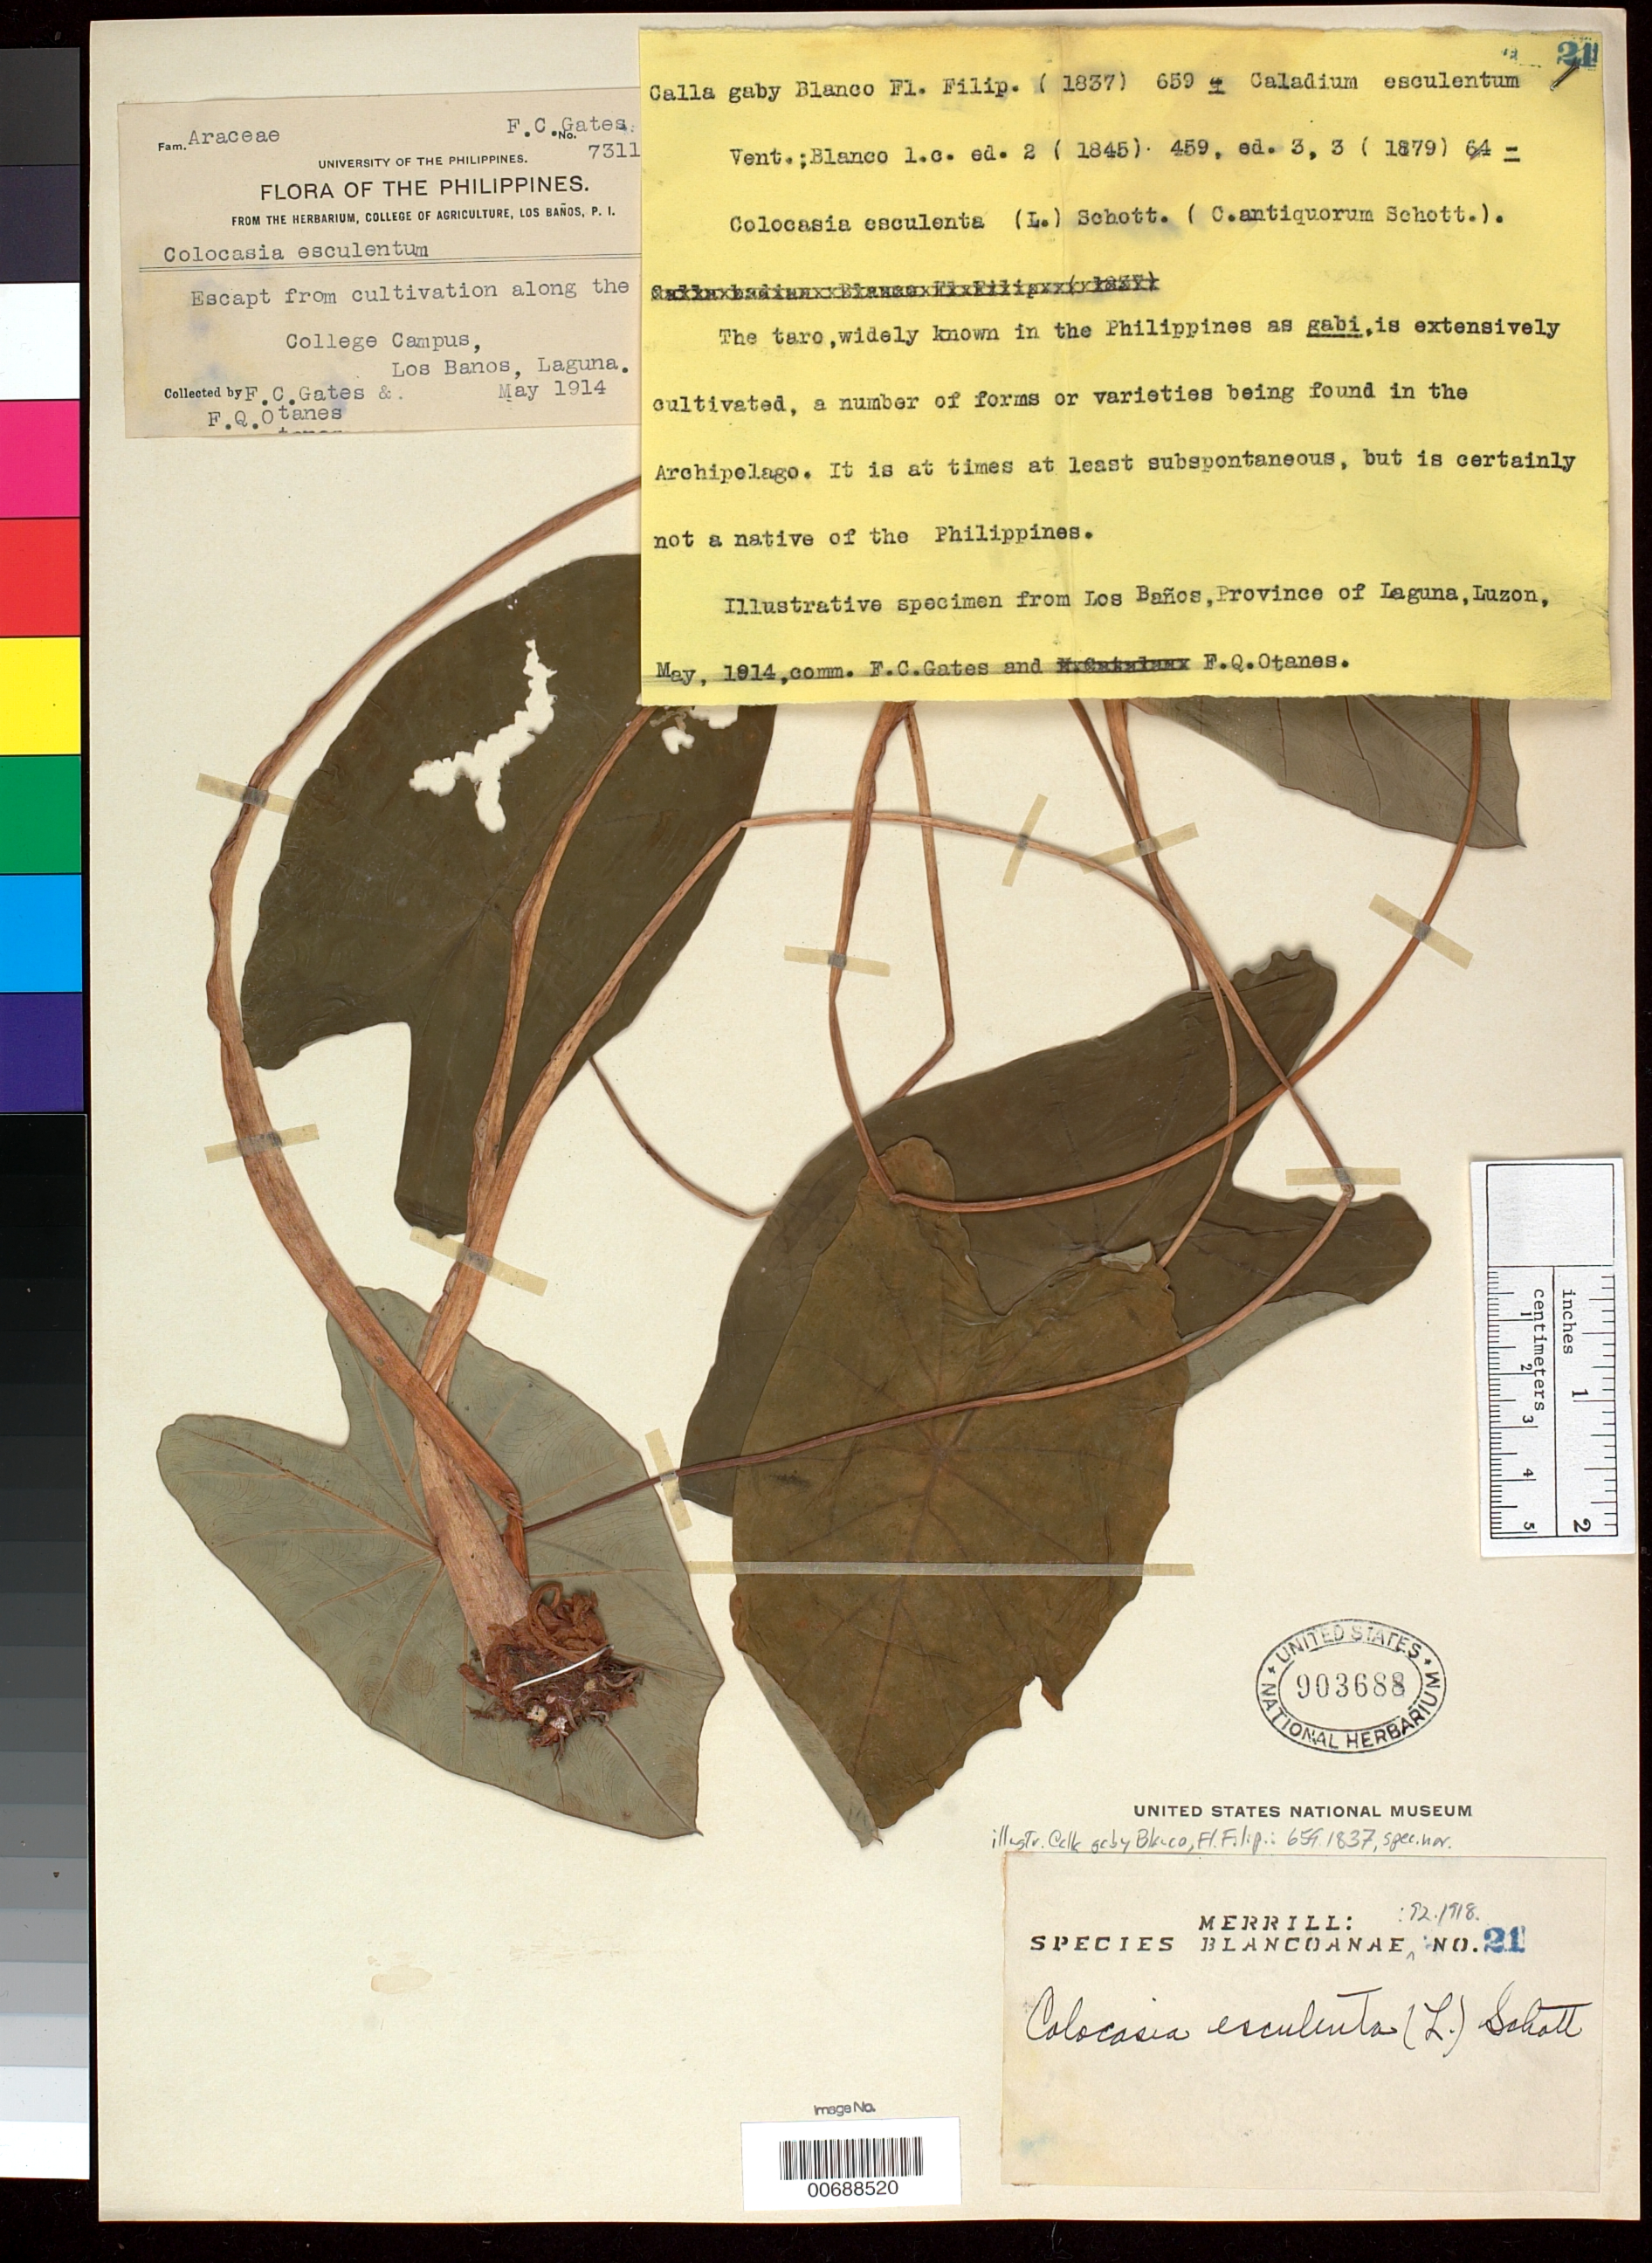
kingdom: Plantae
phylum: Tracheophyta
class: Liliopsida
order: Alismatales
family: Araceae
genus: Colocasia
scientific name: Colocasia esculenta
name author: (L.) Schott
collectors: F. C. Gates & F. Q. Otanes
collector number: Sp. Blancoan. 0021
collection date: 1914-05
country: Philippines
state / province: Calabarzon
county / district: Laguna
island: Luzon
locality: Los Banos campus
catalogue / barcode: US 903688